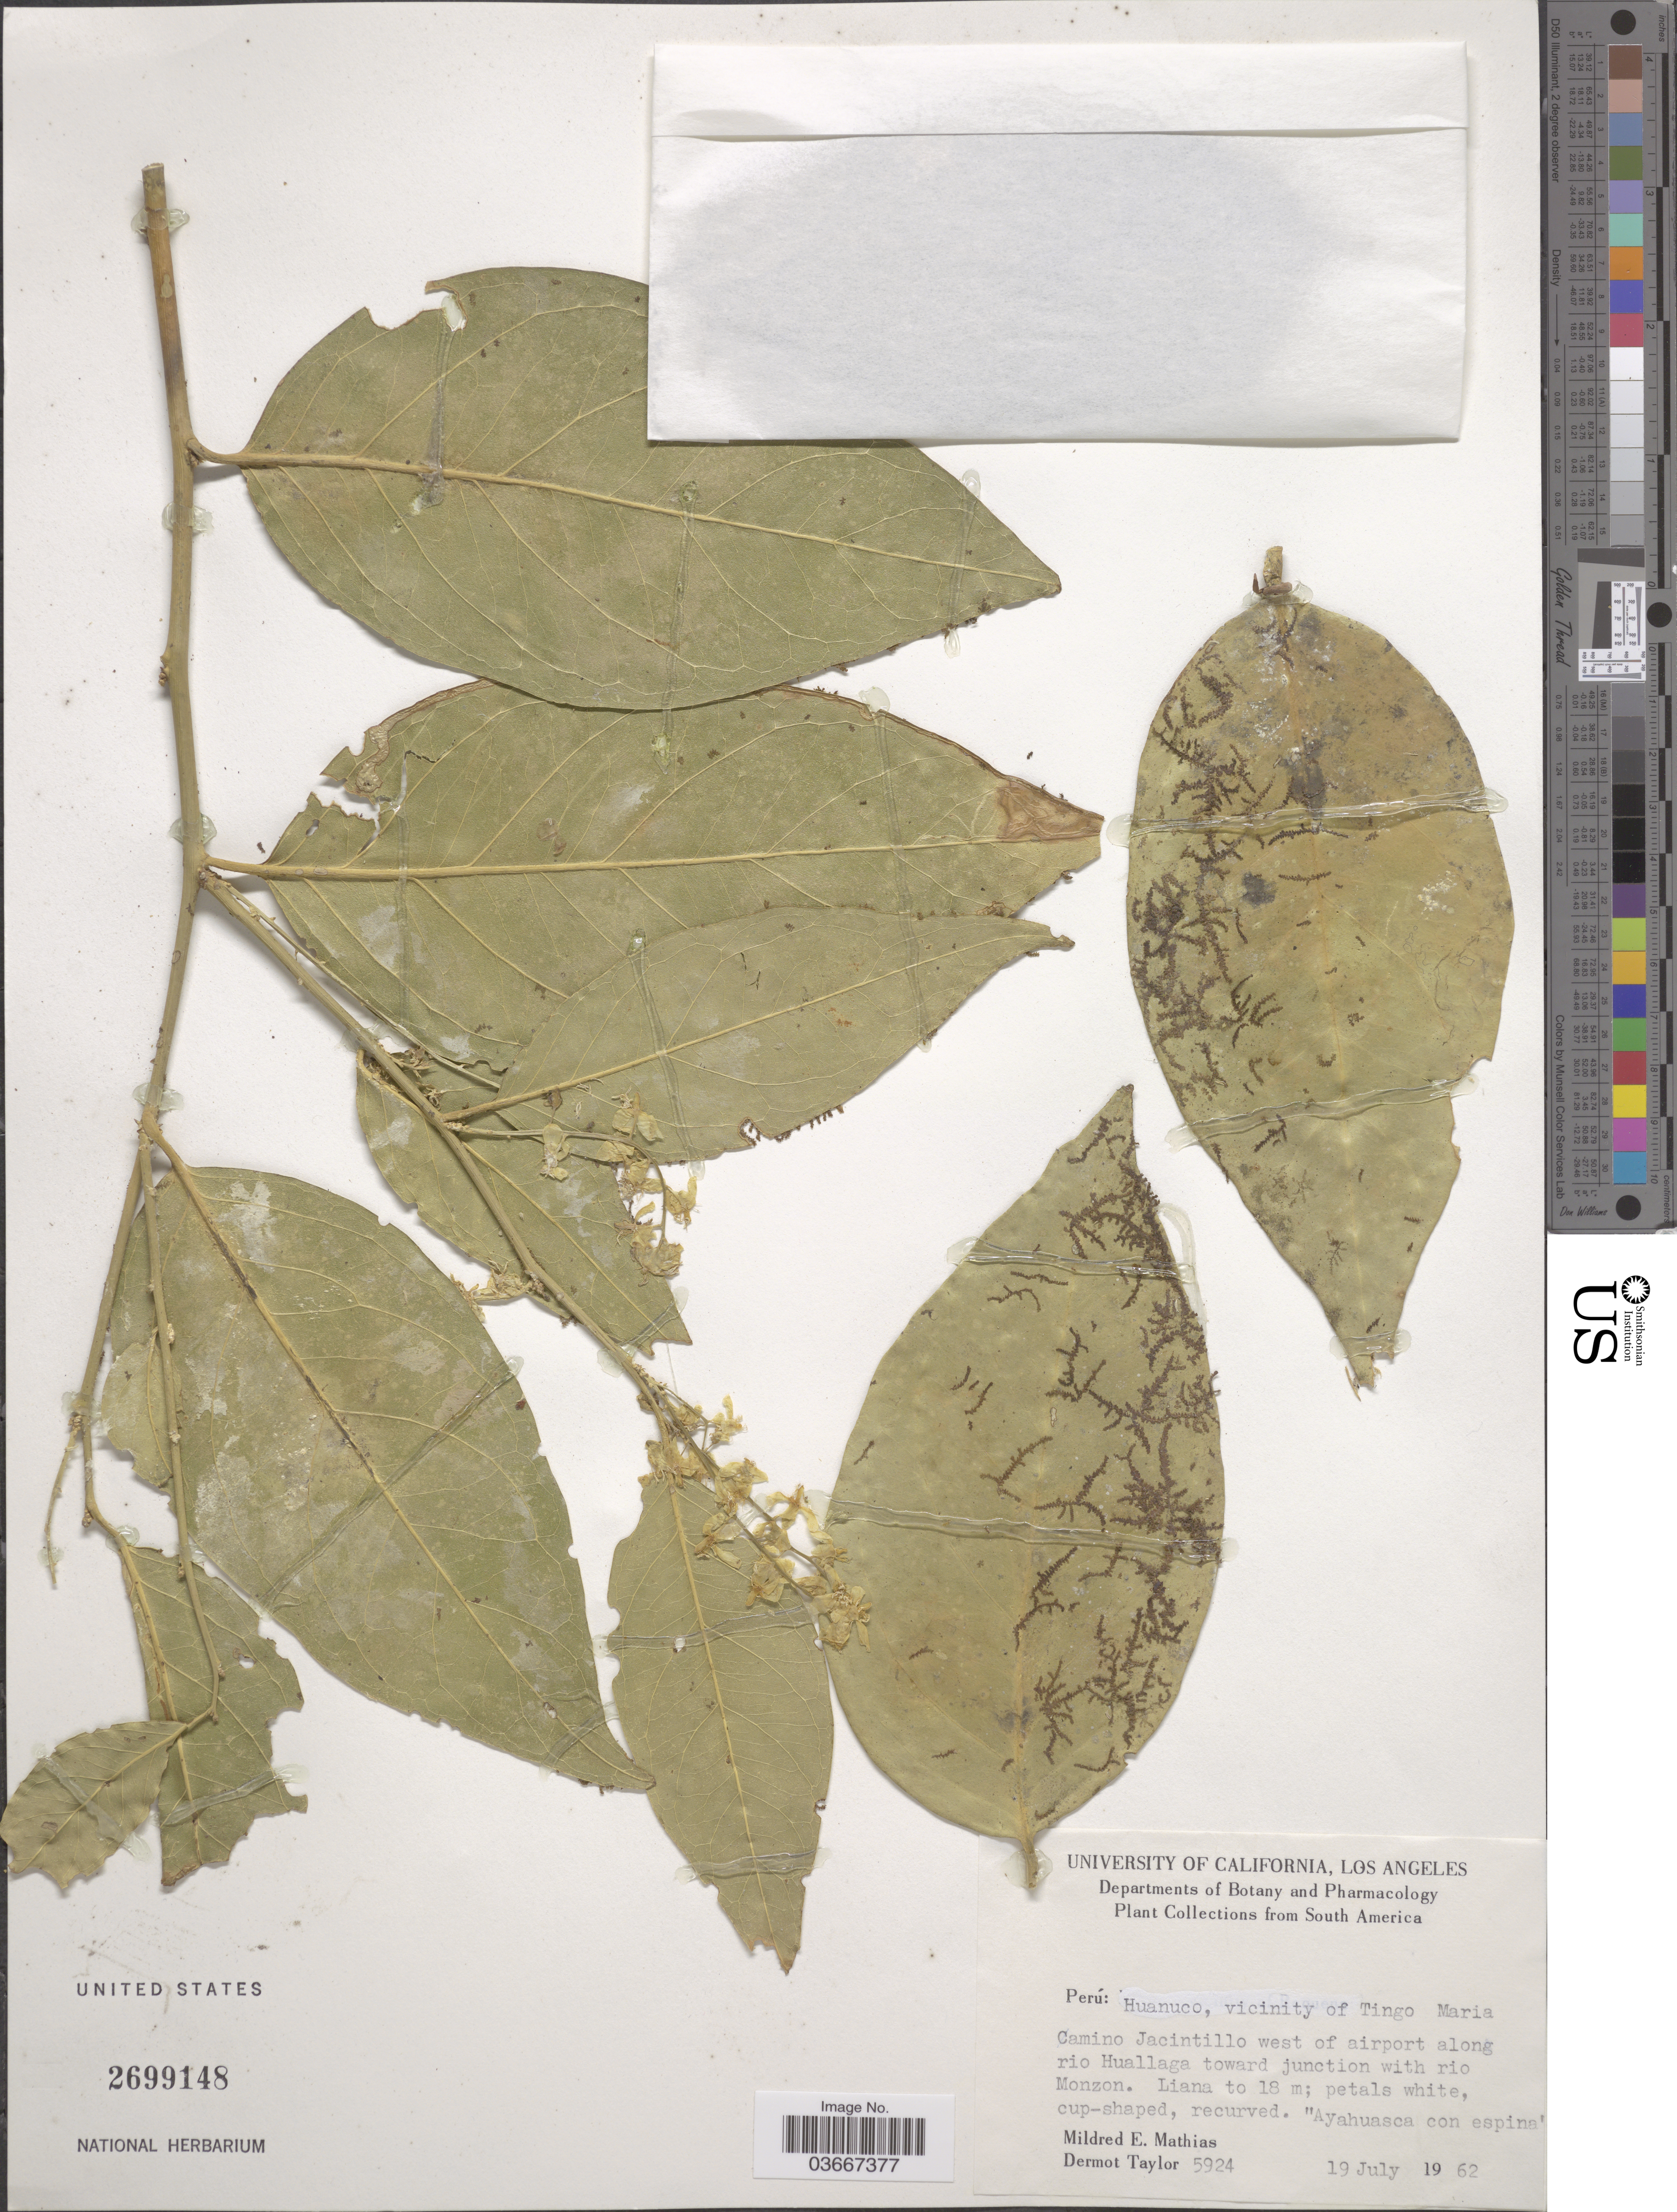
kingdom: Plantae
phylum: Tracheophyta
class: Magnoliopsida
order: Caryophyllales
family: Phytolaccaceae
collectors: M. E. Mathias & D. Taylor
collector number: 5924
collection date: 1962-07-19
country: Peru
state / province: Huánuco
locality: Vicinity of Tingo Maria. Camino Jacintillo west of airport along rio Huallaga toward junction with rio Monzon.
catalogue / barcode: US 2699148